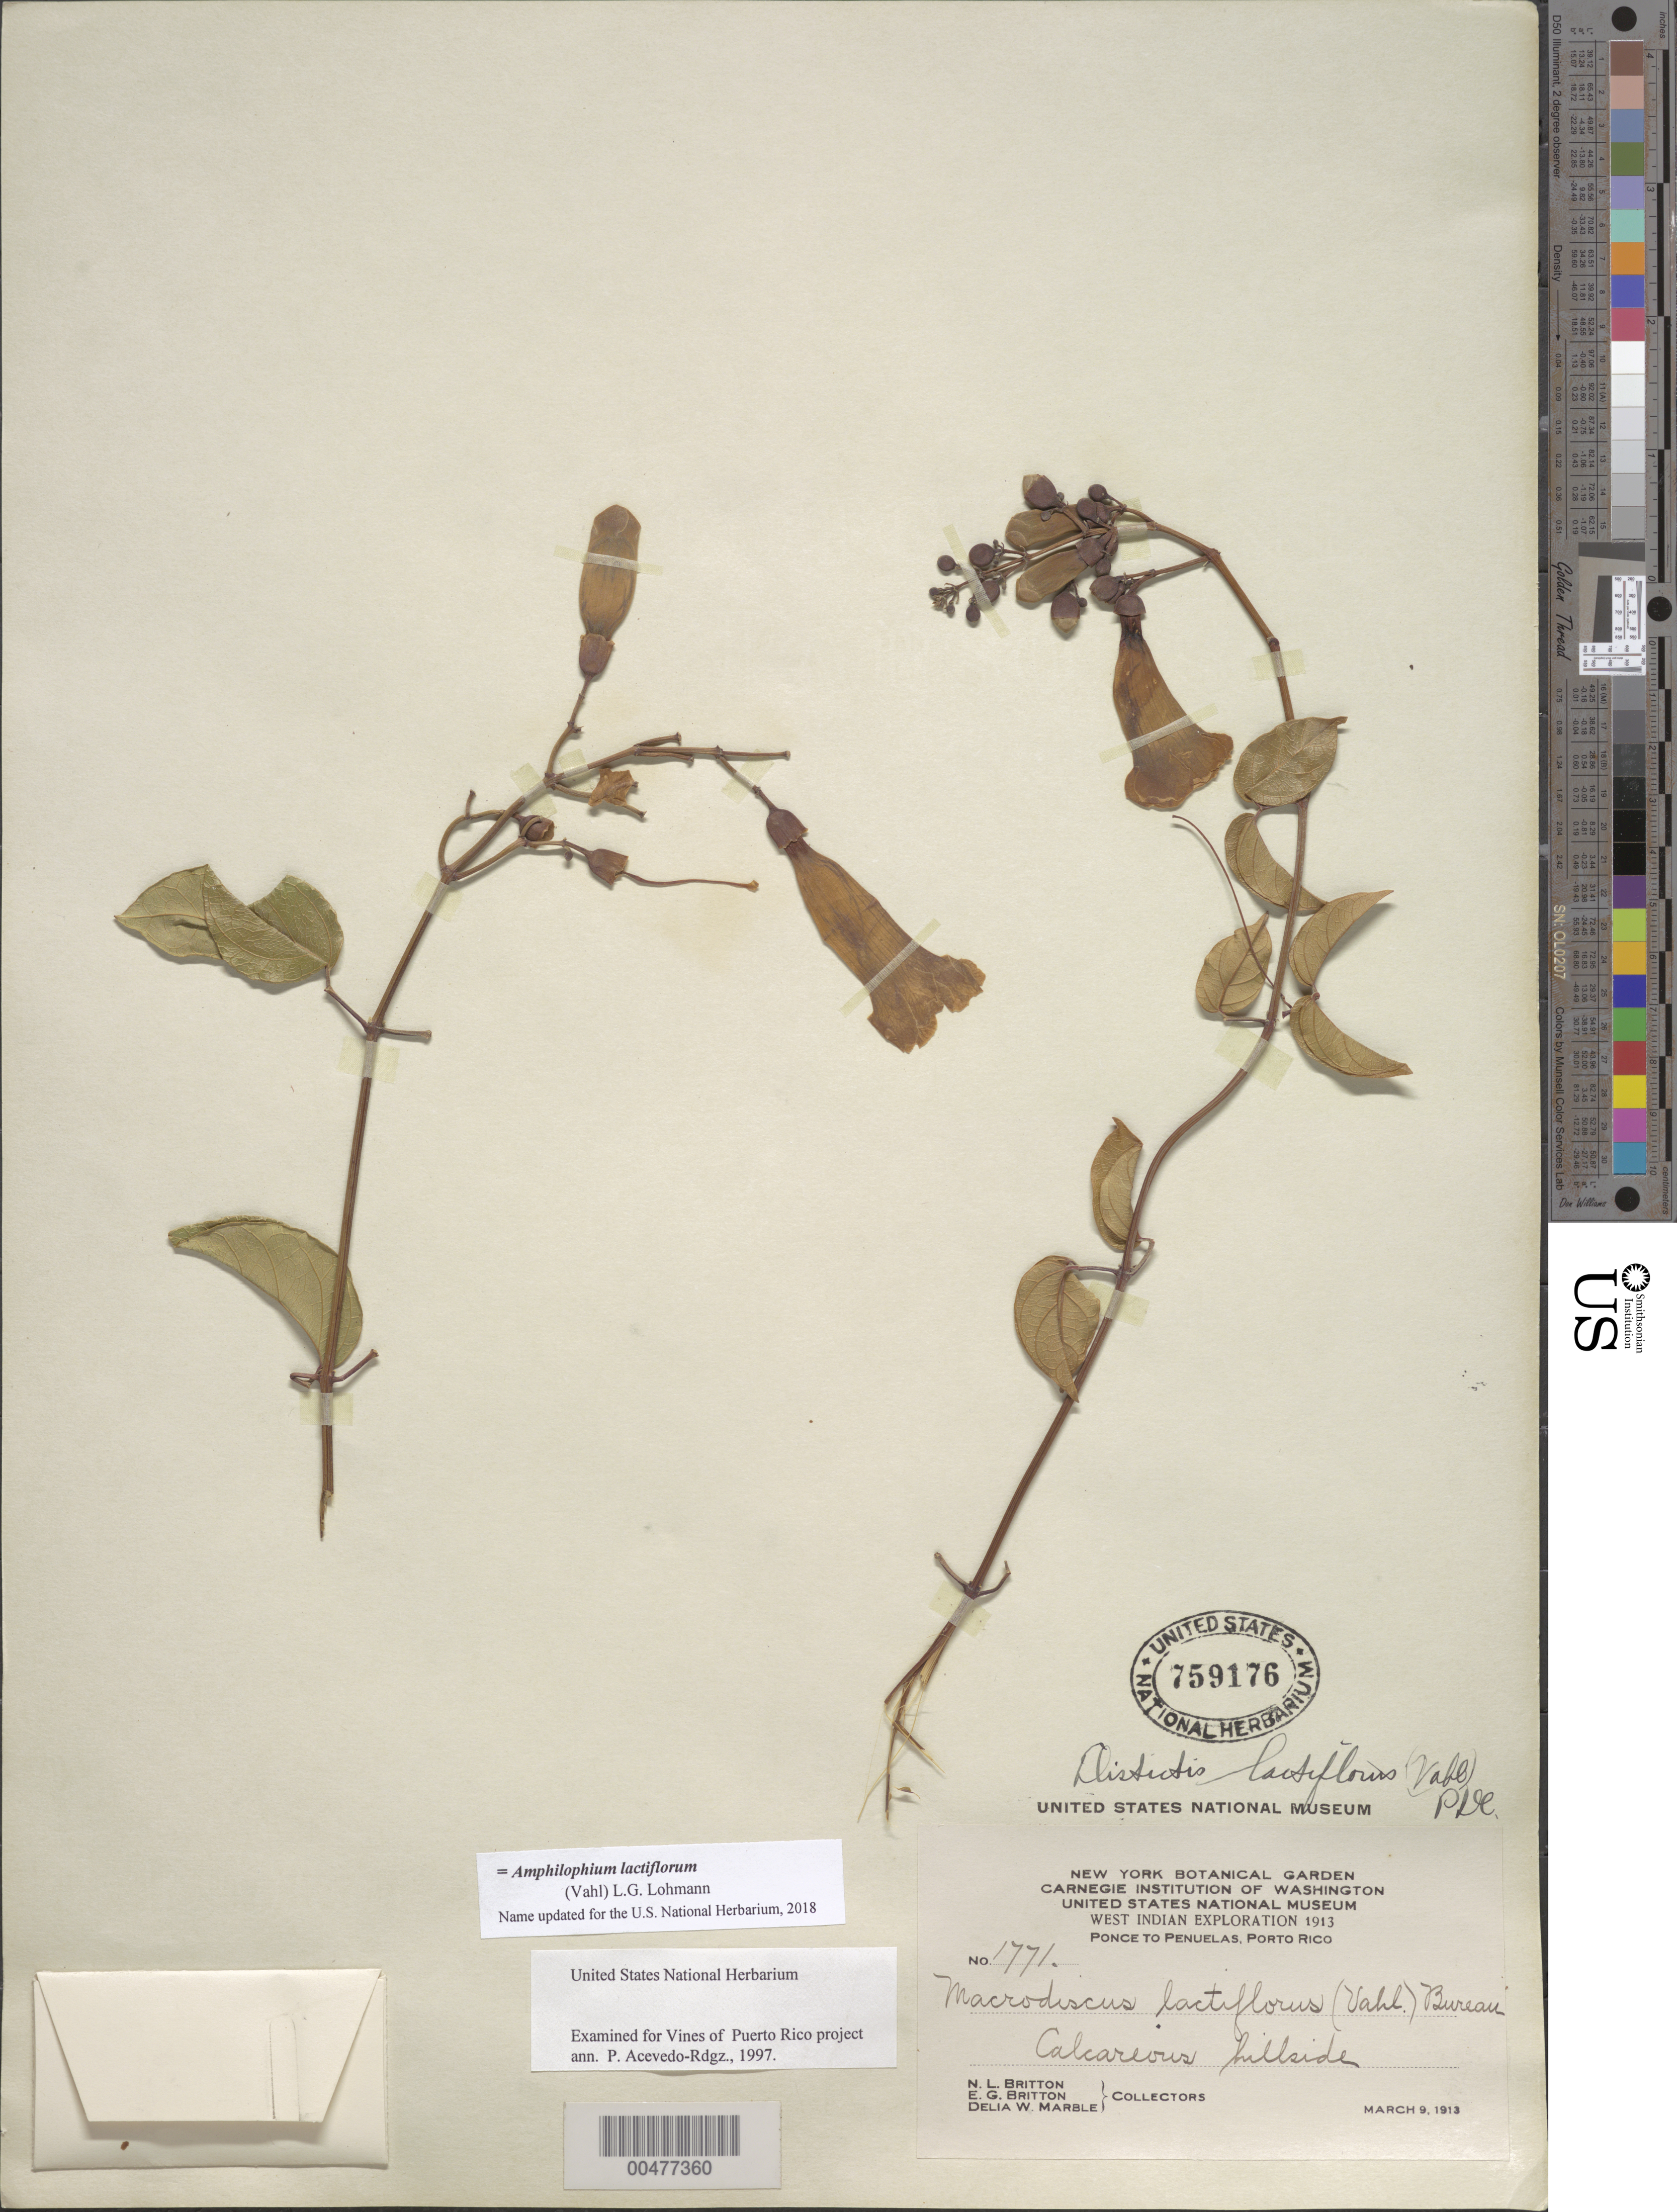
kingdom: Plantae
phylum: Tracheophyta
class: Magnoliopsida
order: Lamiales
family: Bignoniaceae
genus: Amphilophium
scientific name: Amphilophium lactiflorum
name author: (Vahl) L.G. Lohmann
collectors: N. Britton, E. G. Britton & D. W. Marble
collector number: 1771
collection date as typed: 09 Mar 1913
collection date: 1913-03-09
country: Puerto Rico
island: Greater Antilles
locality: Calcareous hillside.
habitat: Calcareous hillside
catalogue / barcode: US 759176